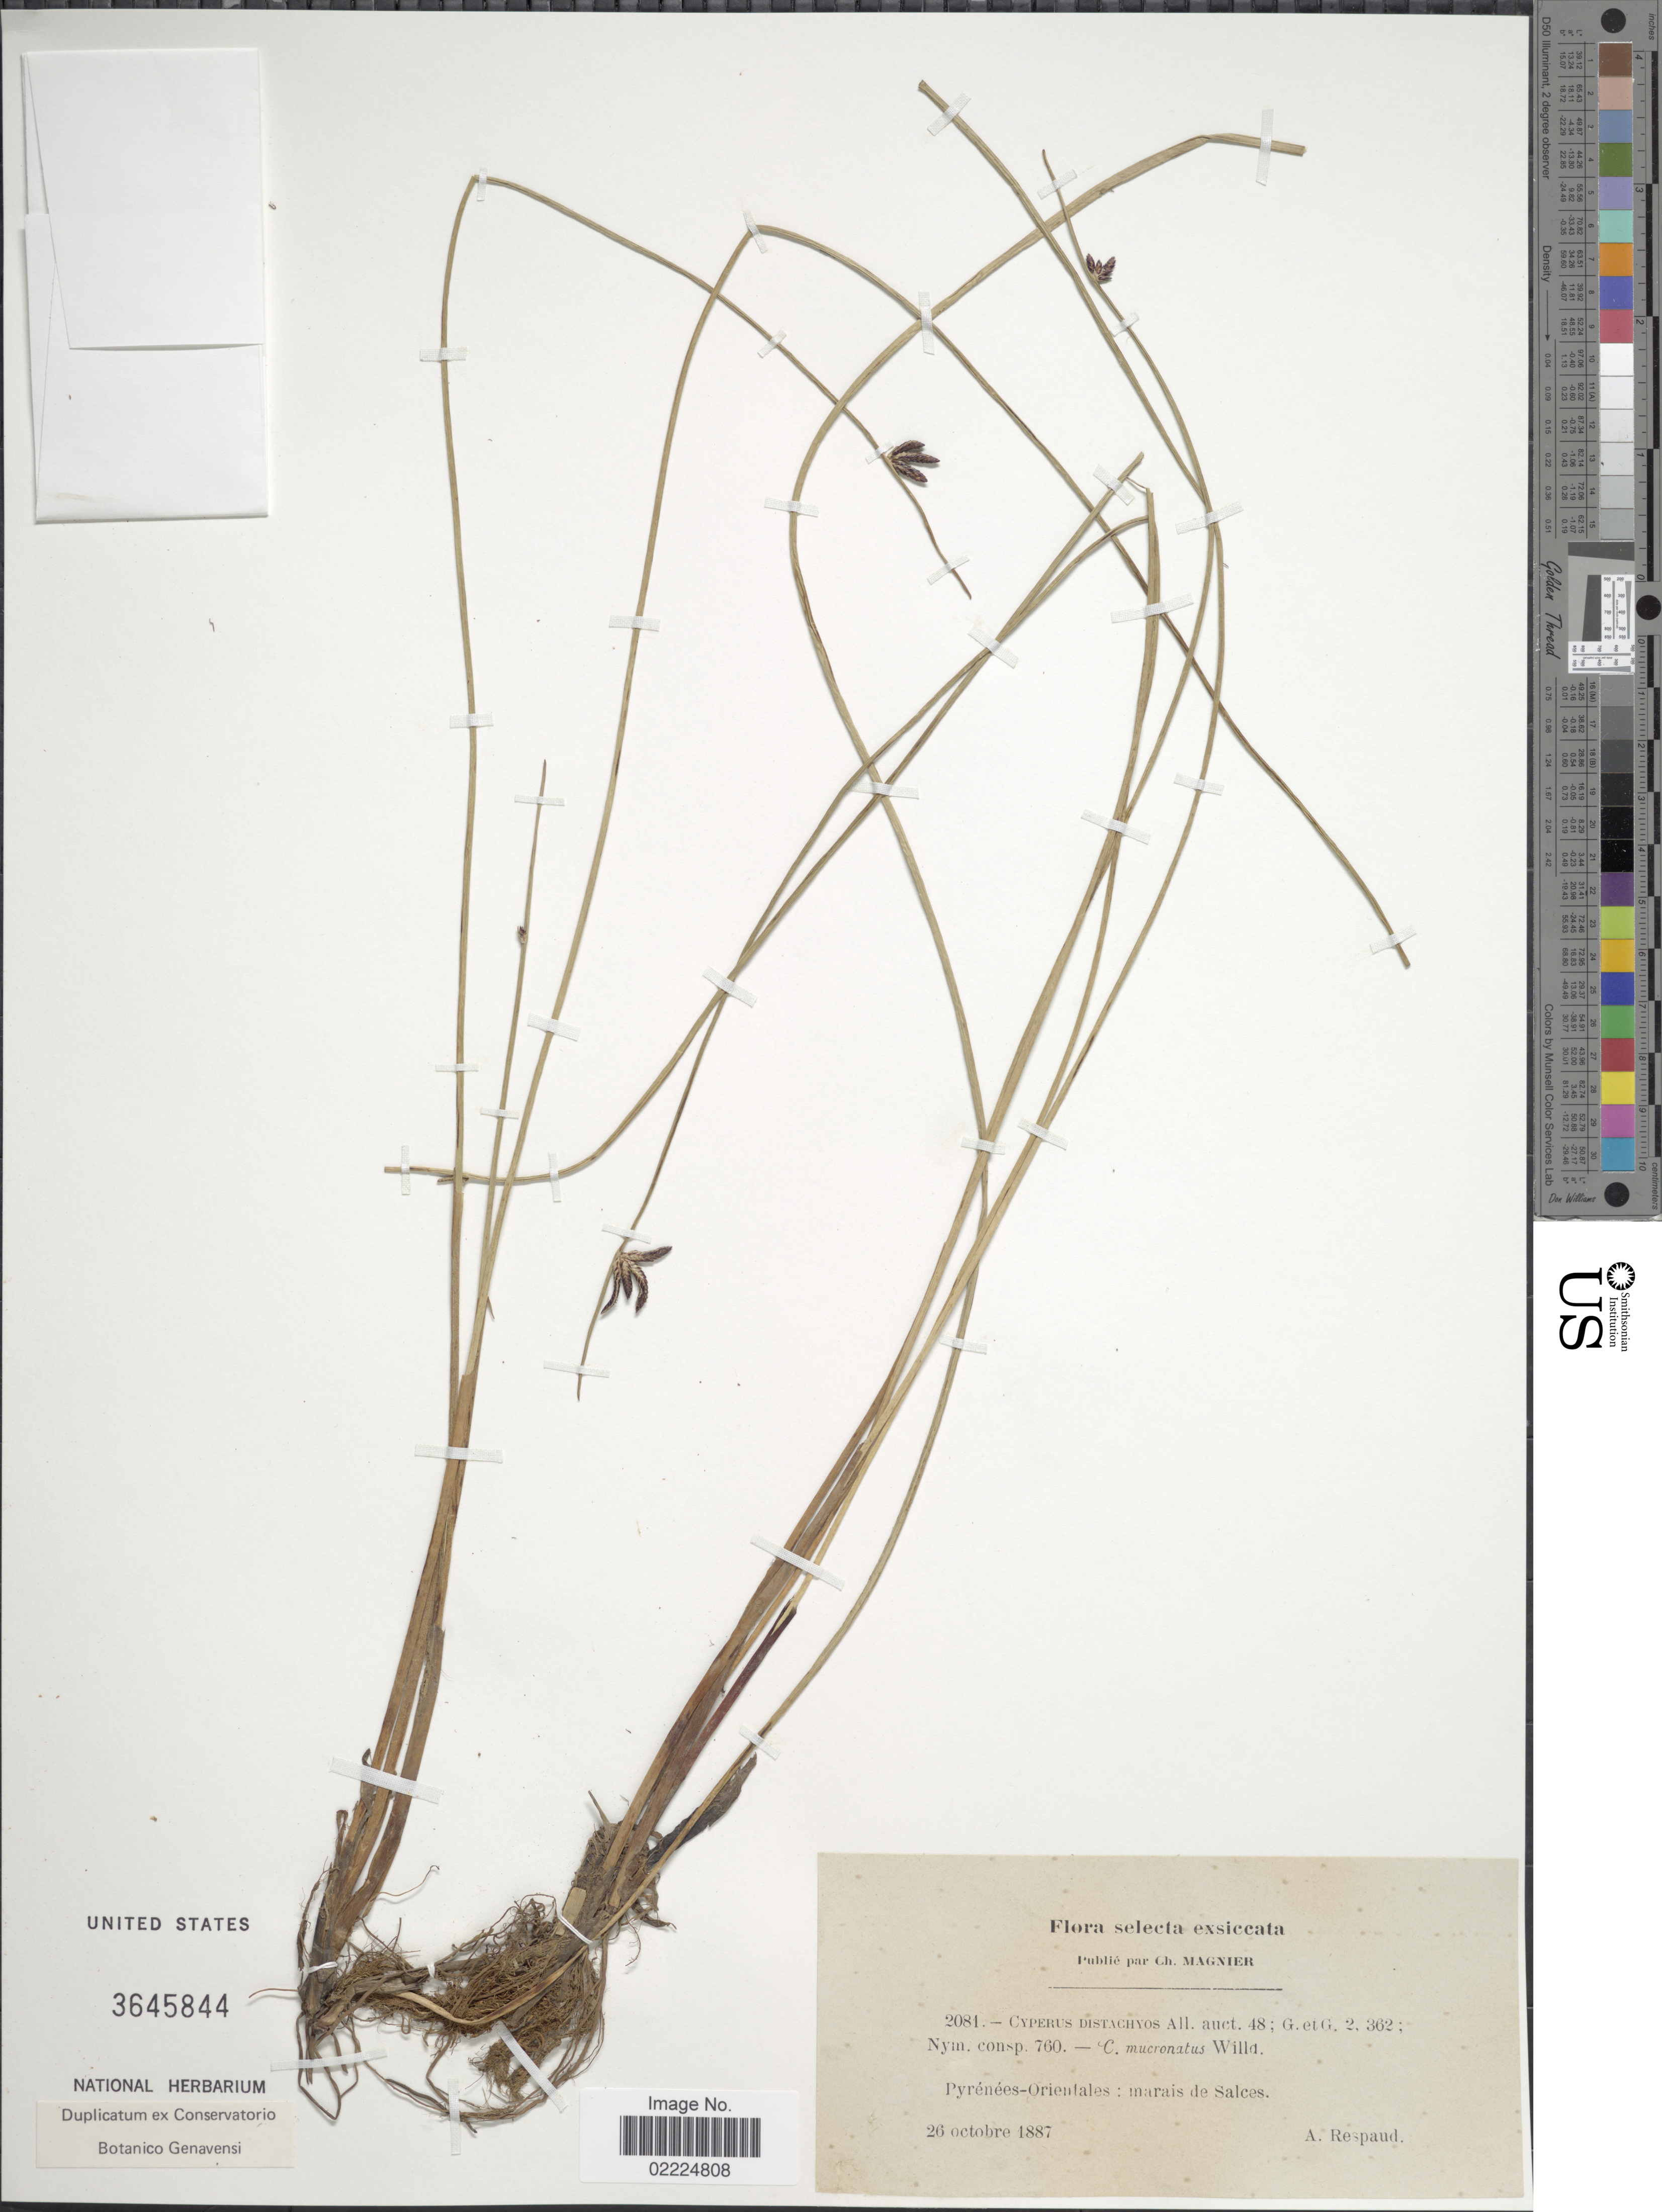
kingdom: Plantae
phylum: Tracheophyta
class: Liliopsida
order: Poales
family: Cyperaceae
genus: Cyperus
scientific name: Cyperus distachyos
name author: All.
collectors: A. Respaud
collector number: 2084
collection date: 1887-10-26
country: France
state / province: Occitanie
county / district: Pyrénées-Orientales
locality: Pyrenees-Orientales: marais de Salces.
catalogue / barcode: US 3645844